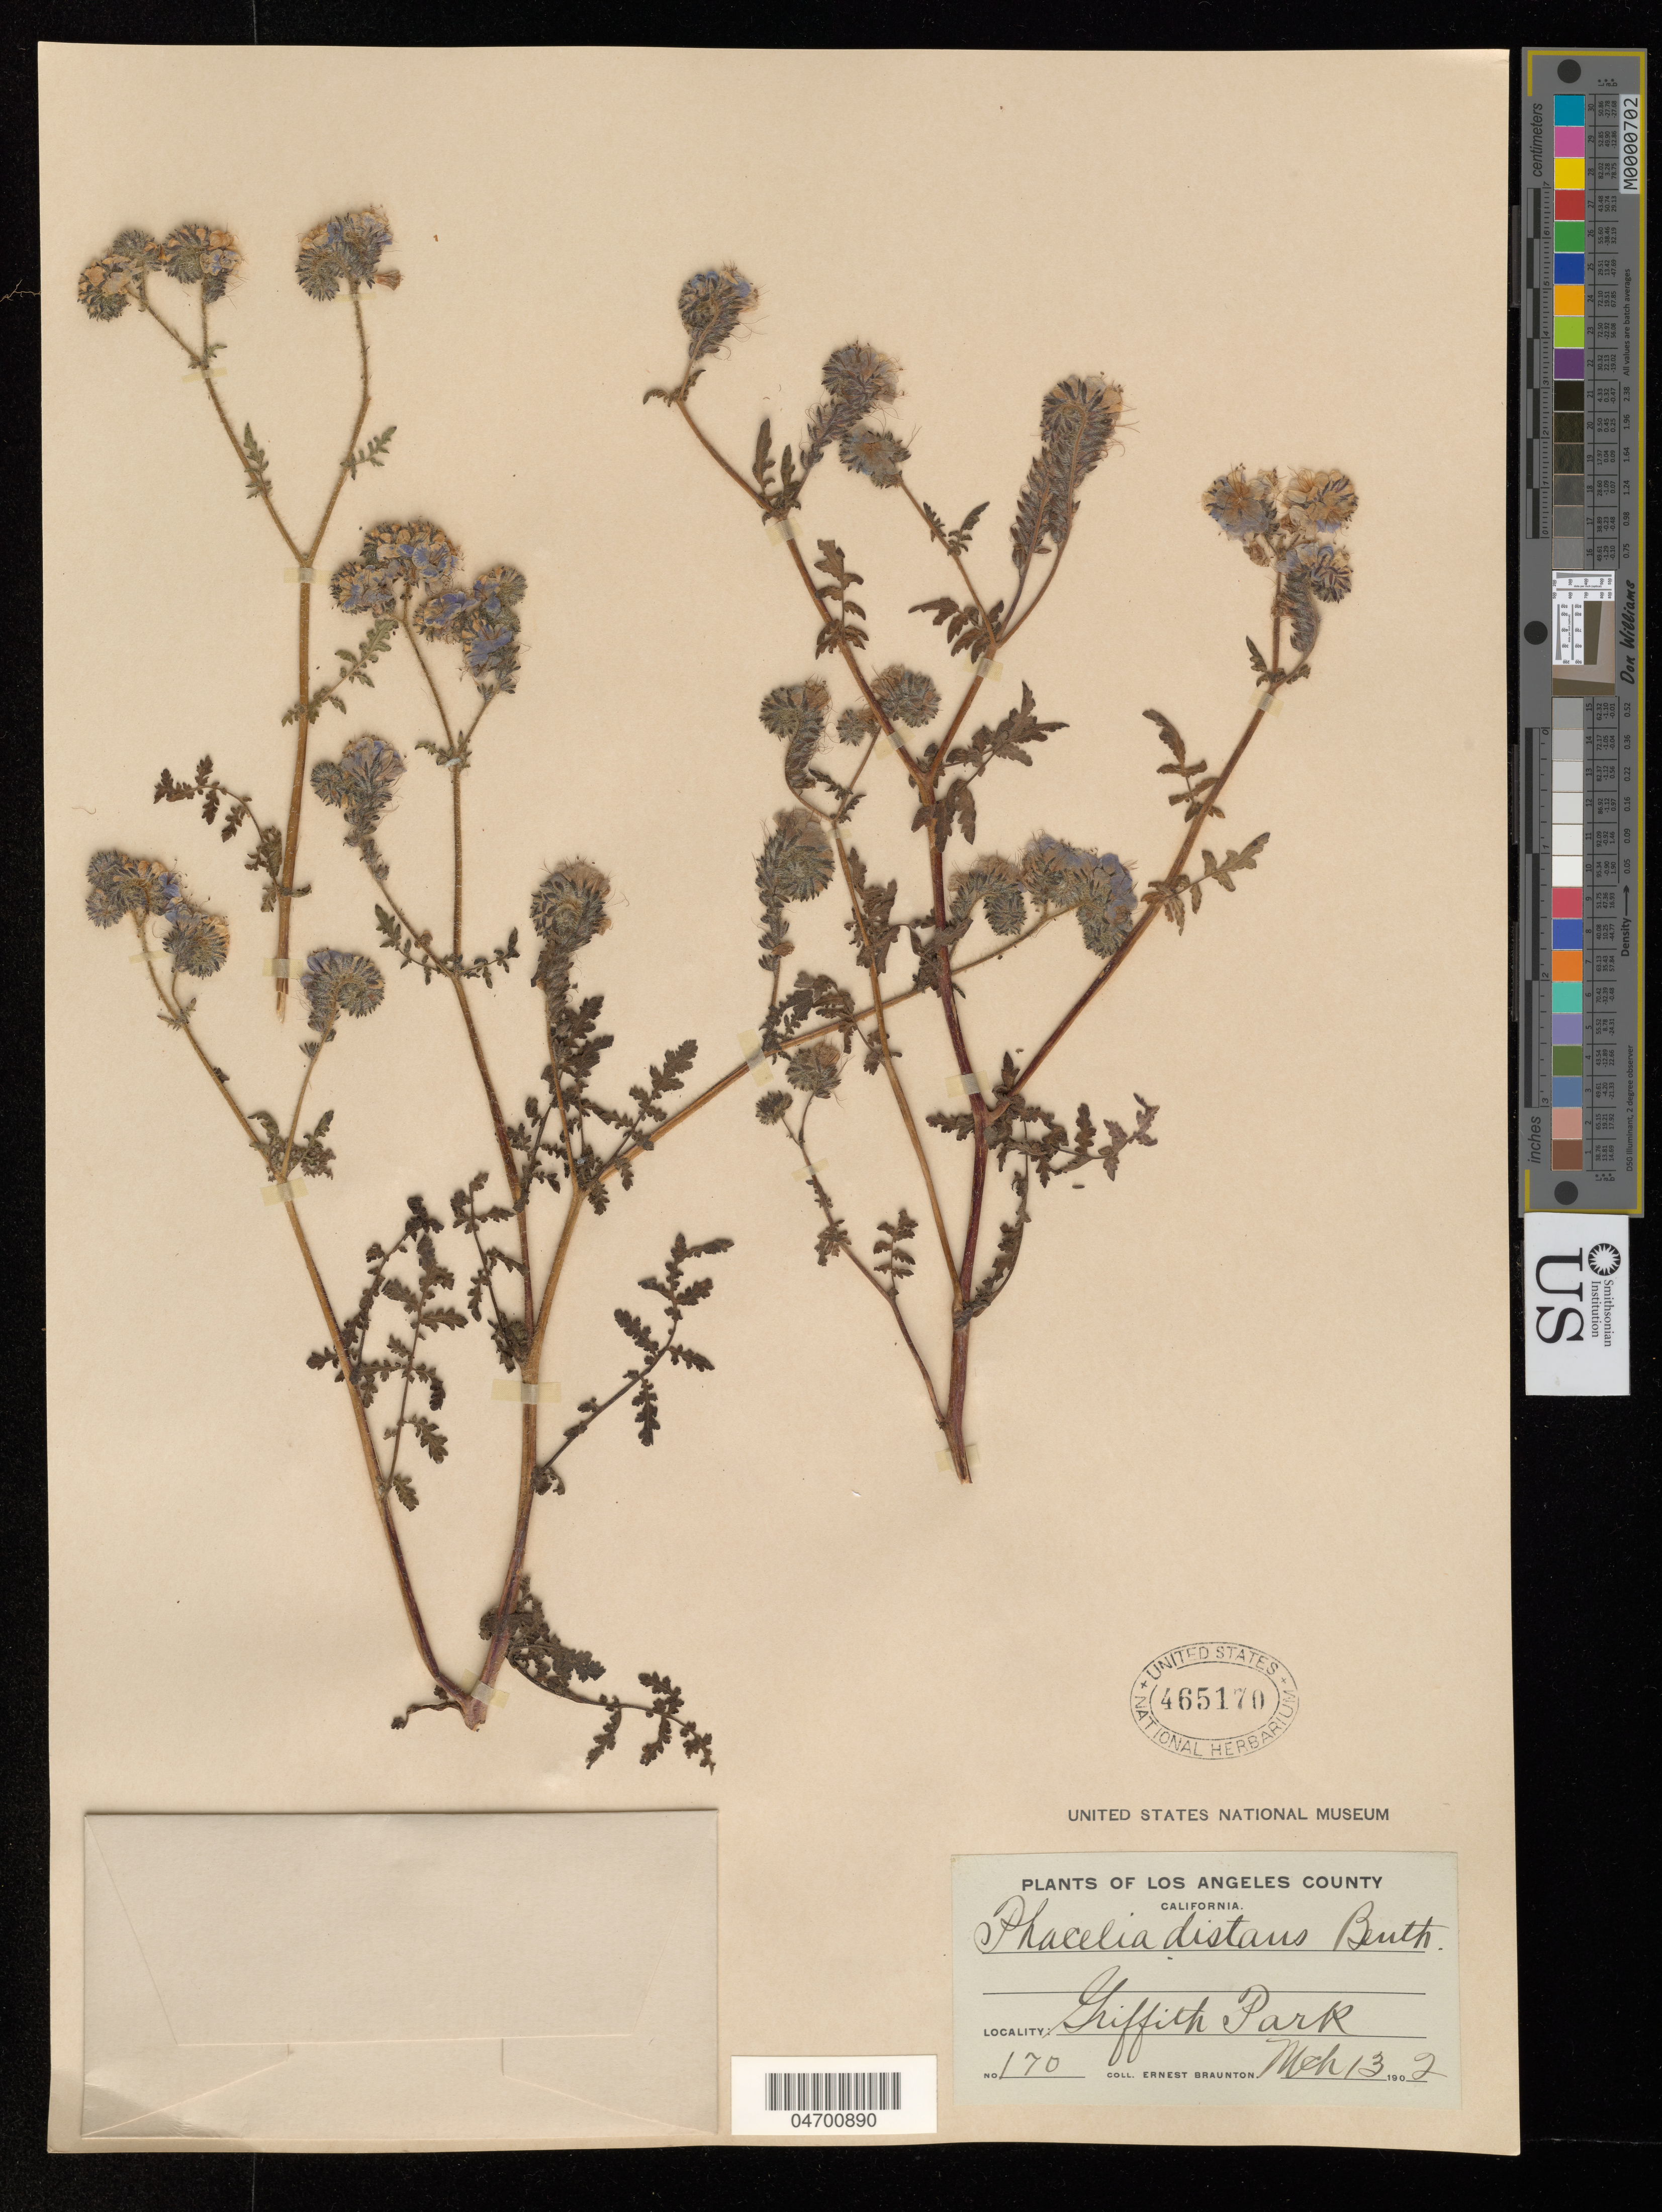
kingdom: Plantae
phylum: Tracheophyta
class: Magnoliopsida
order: Boraginales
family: Hydrophyllaceae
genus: Phacelia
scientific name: Phacelia distans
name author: Benth.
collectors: E. Braunton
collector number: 170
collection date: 1902-03-13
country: United States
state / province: California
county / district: Los Angeles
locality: Los Angeles County. Griffith Park.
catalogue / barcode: US 465170